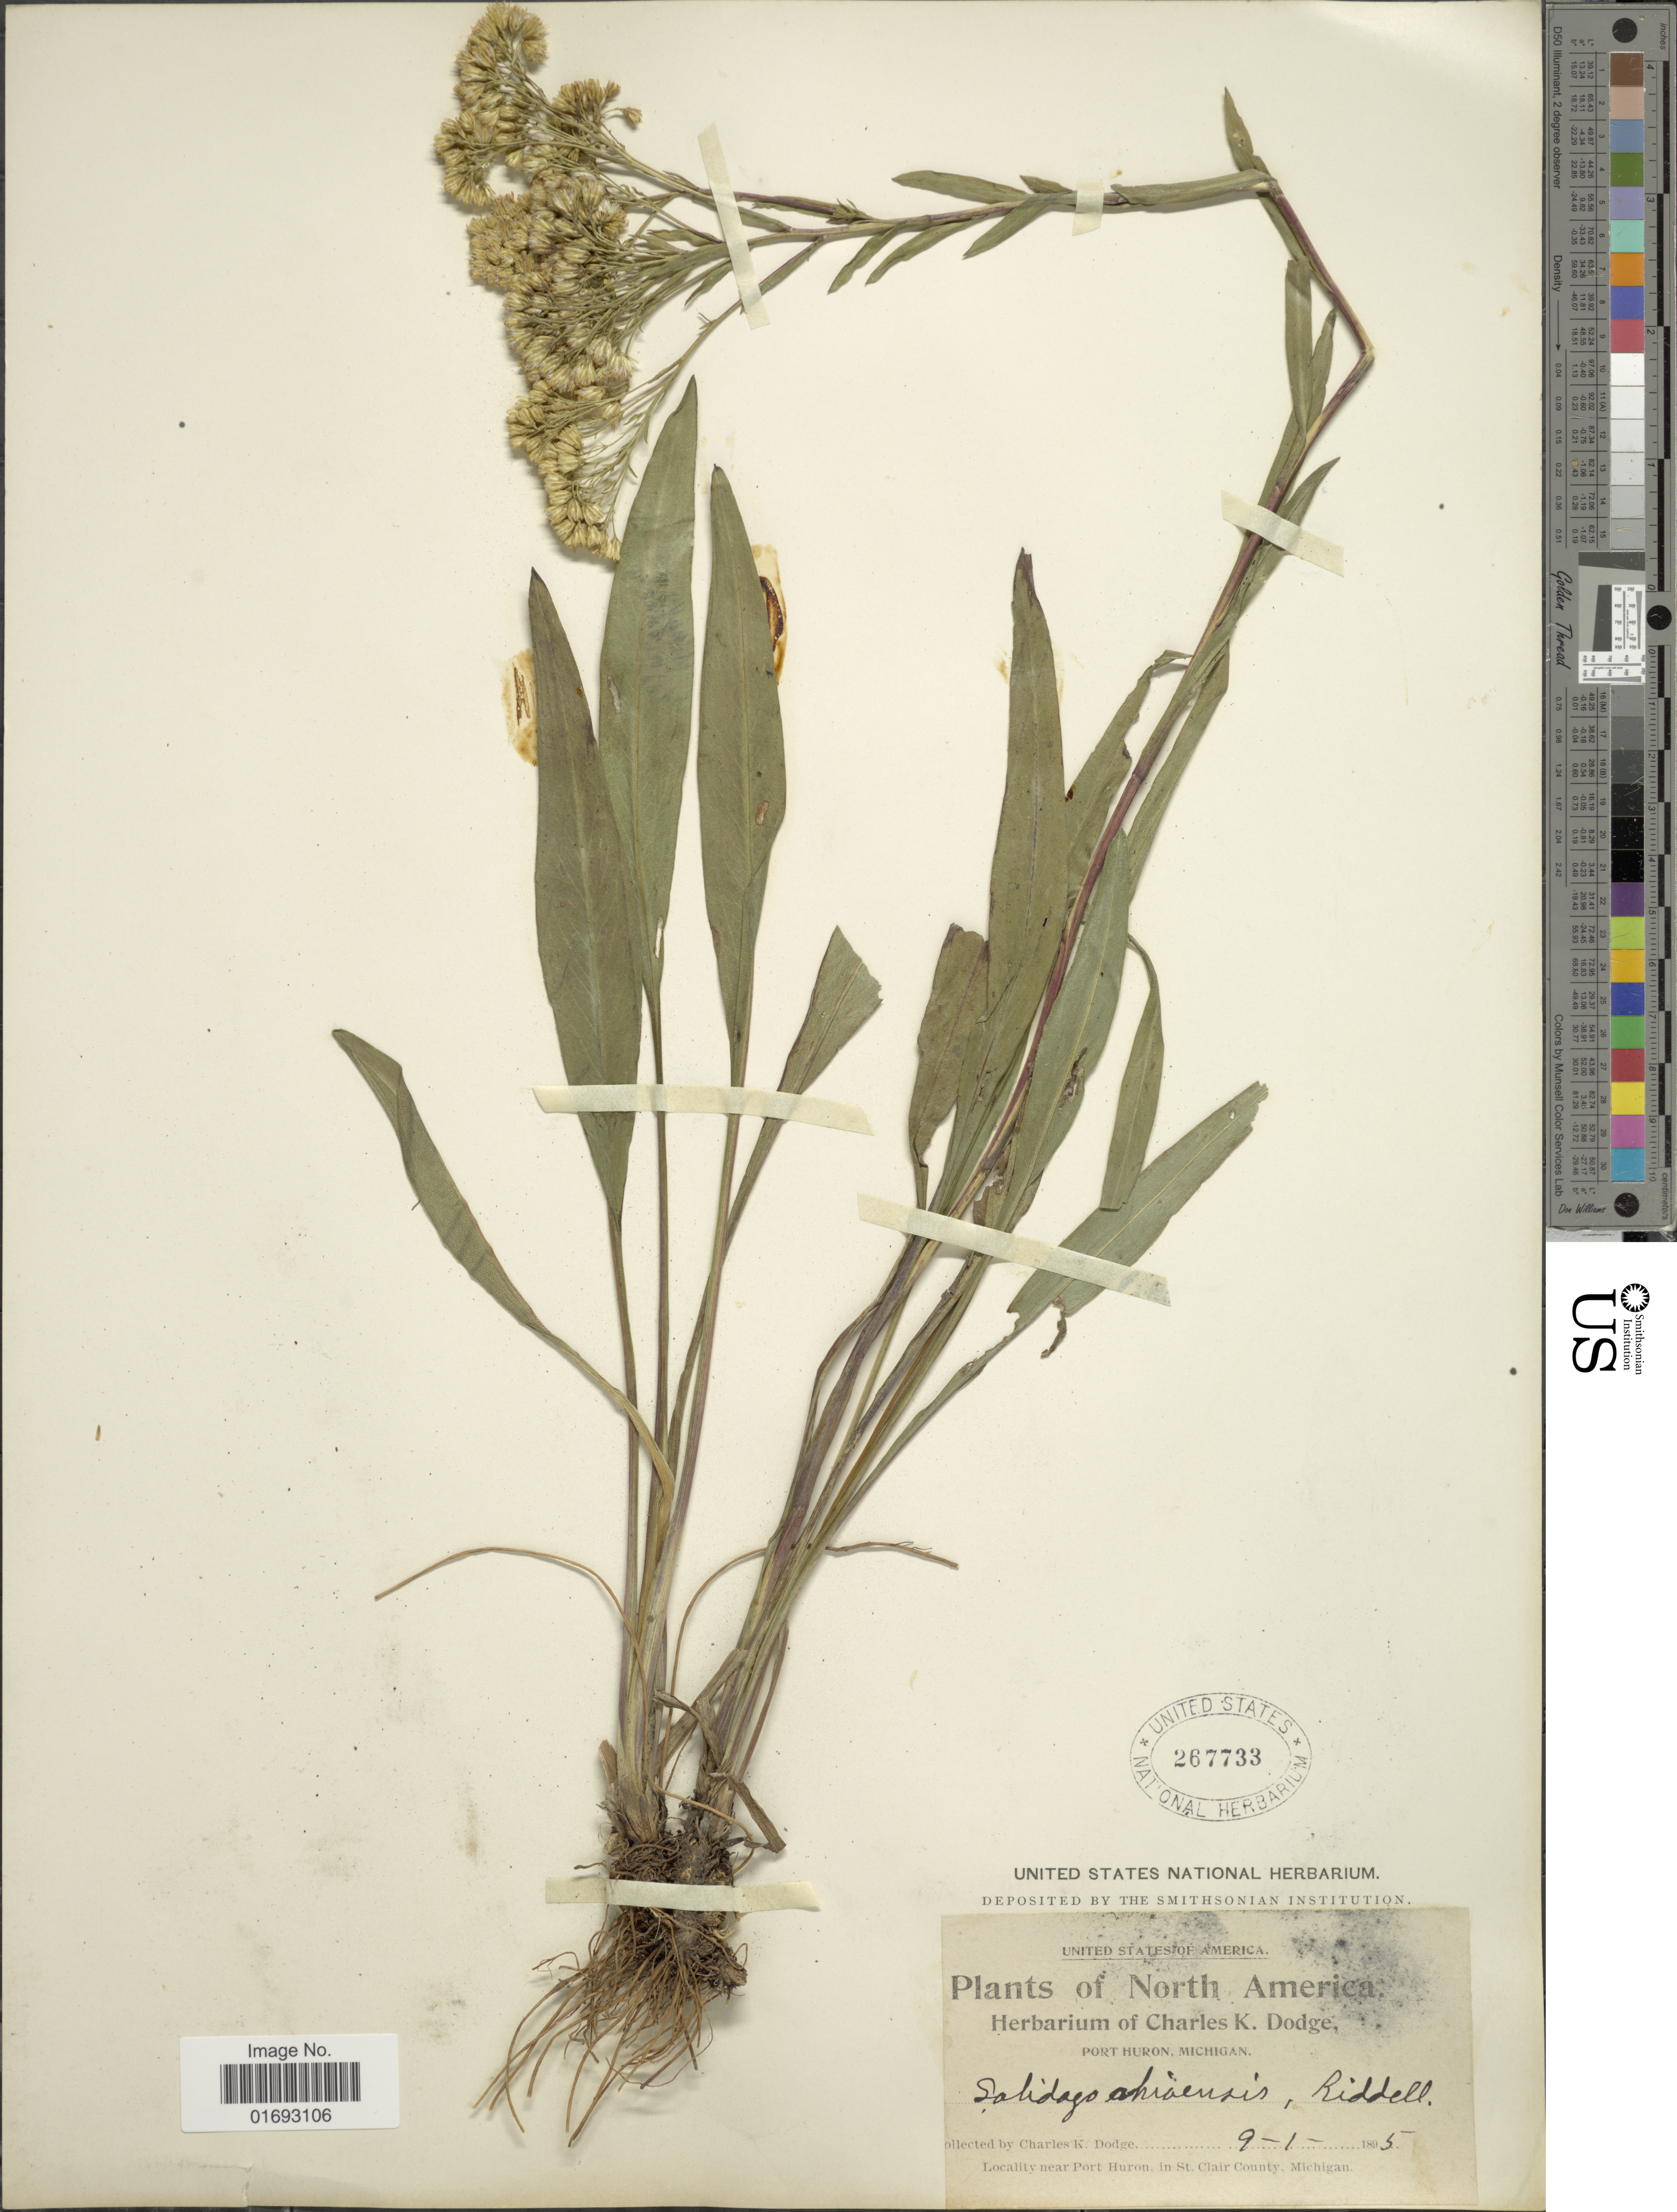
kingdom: Plantae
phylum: Tracheophyta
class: Magnoliopsida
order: Asterales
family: Asteraceae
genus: Oligoneuron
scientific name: Oligoneuron ohioense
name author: (Riddell) G.N. Jones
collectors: C. K. Dodge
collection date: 1895-09-01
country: United States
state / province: Michigan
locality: North America, near Port Huron, in St. Clair County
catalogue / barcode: US 267733